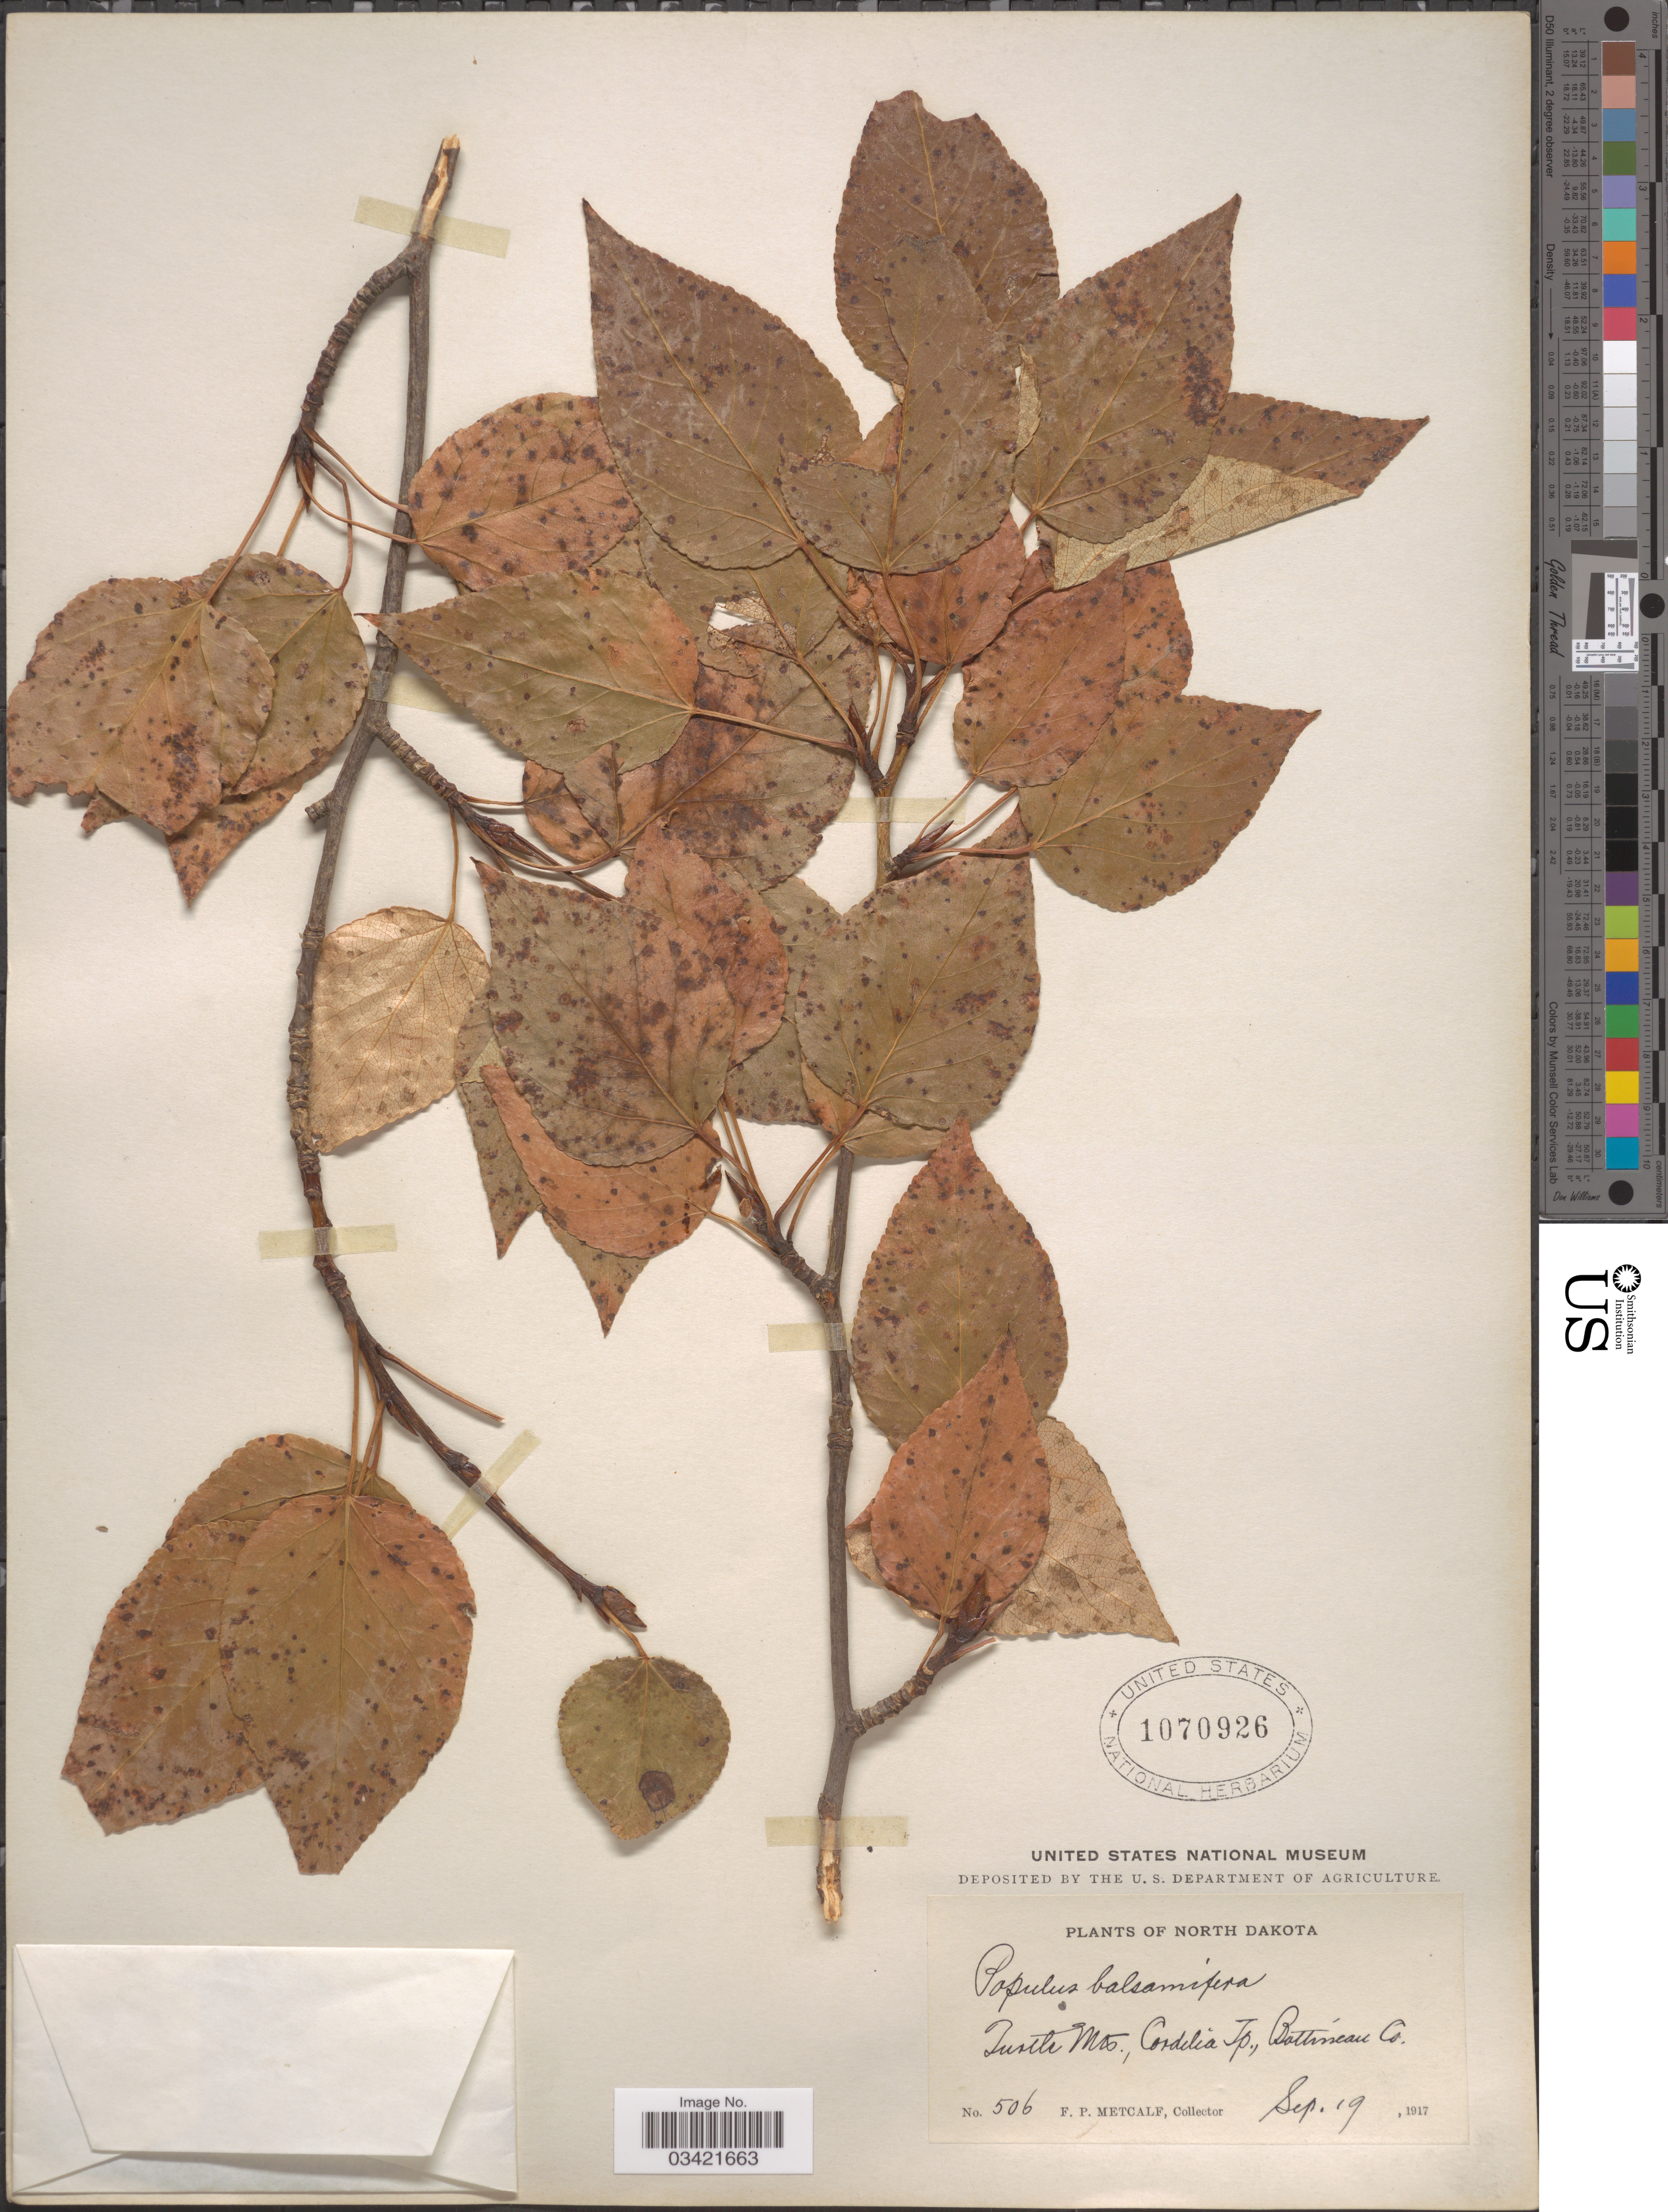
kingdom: Plantae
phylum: Tracheophyta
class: Magnoliopsida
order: Malpighiales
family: Salicaceae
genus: Populus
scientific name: Populus balsamifera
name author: L.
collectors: F. Metcalf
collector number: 506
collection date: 1917-09-19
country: United States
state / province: North Dakota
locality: Turtle Mts., Cordelia Tp., Bottineau Co.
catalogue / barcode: US 1070926